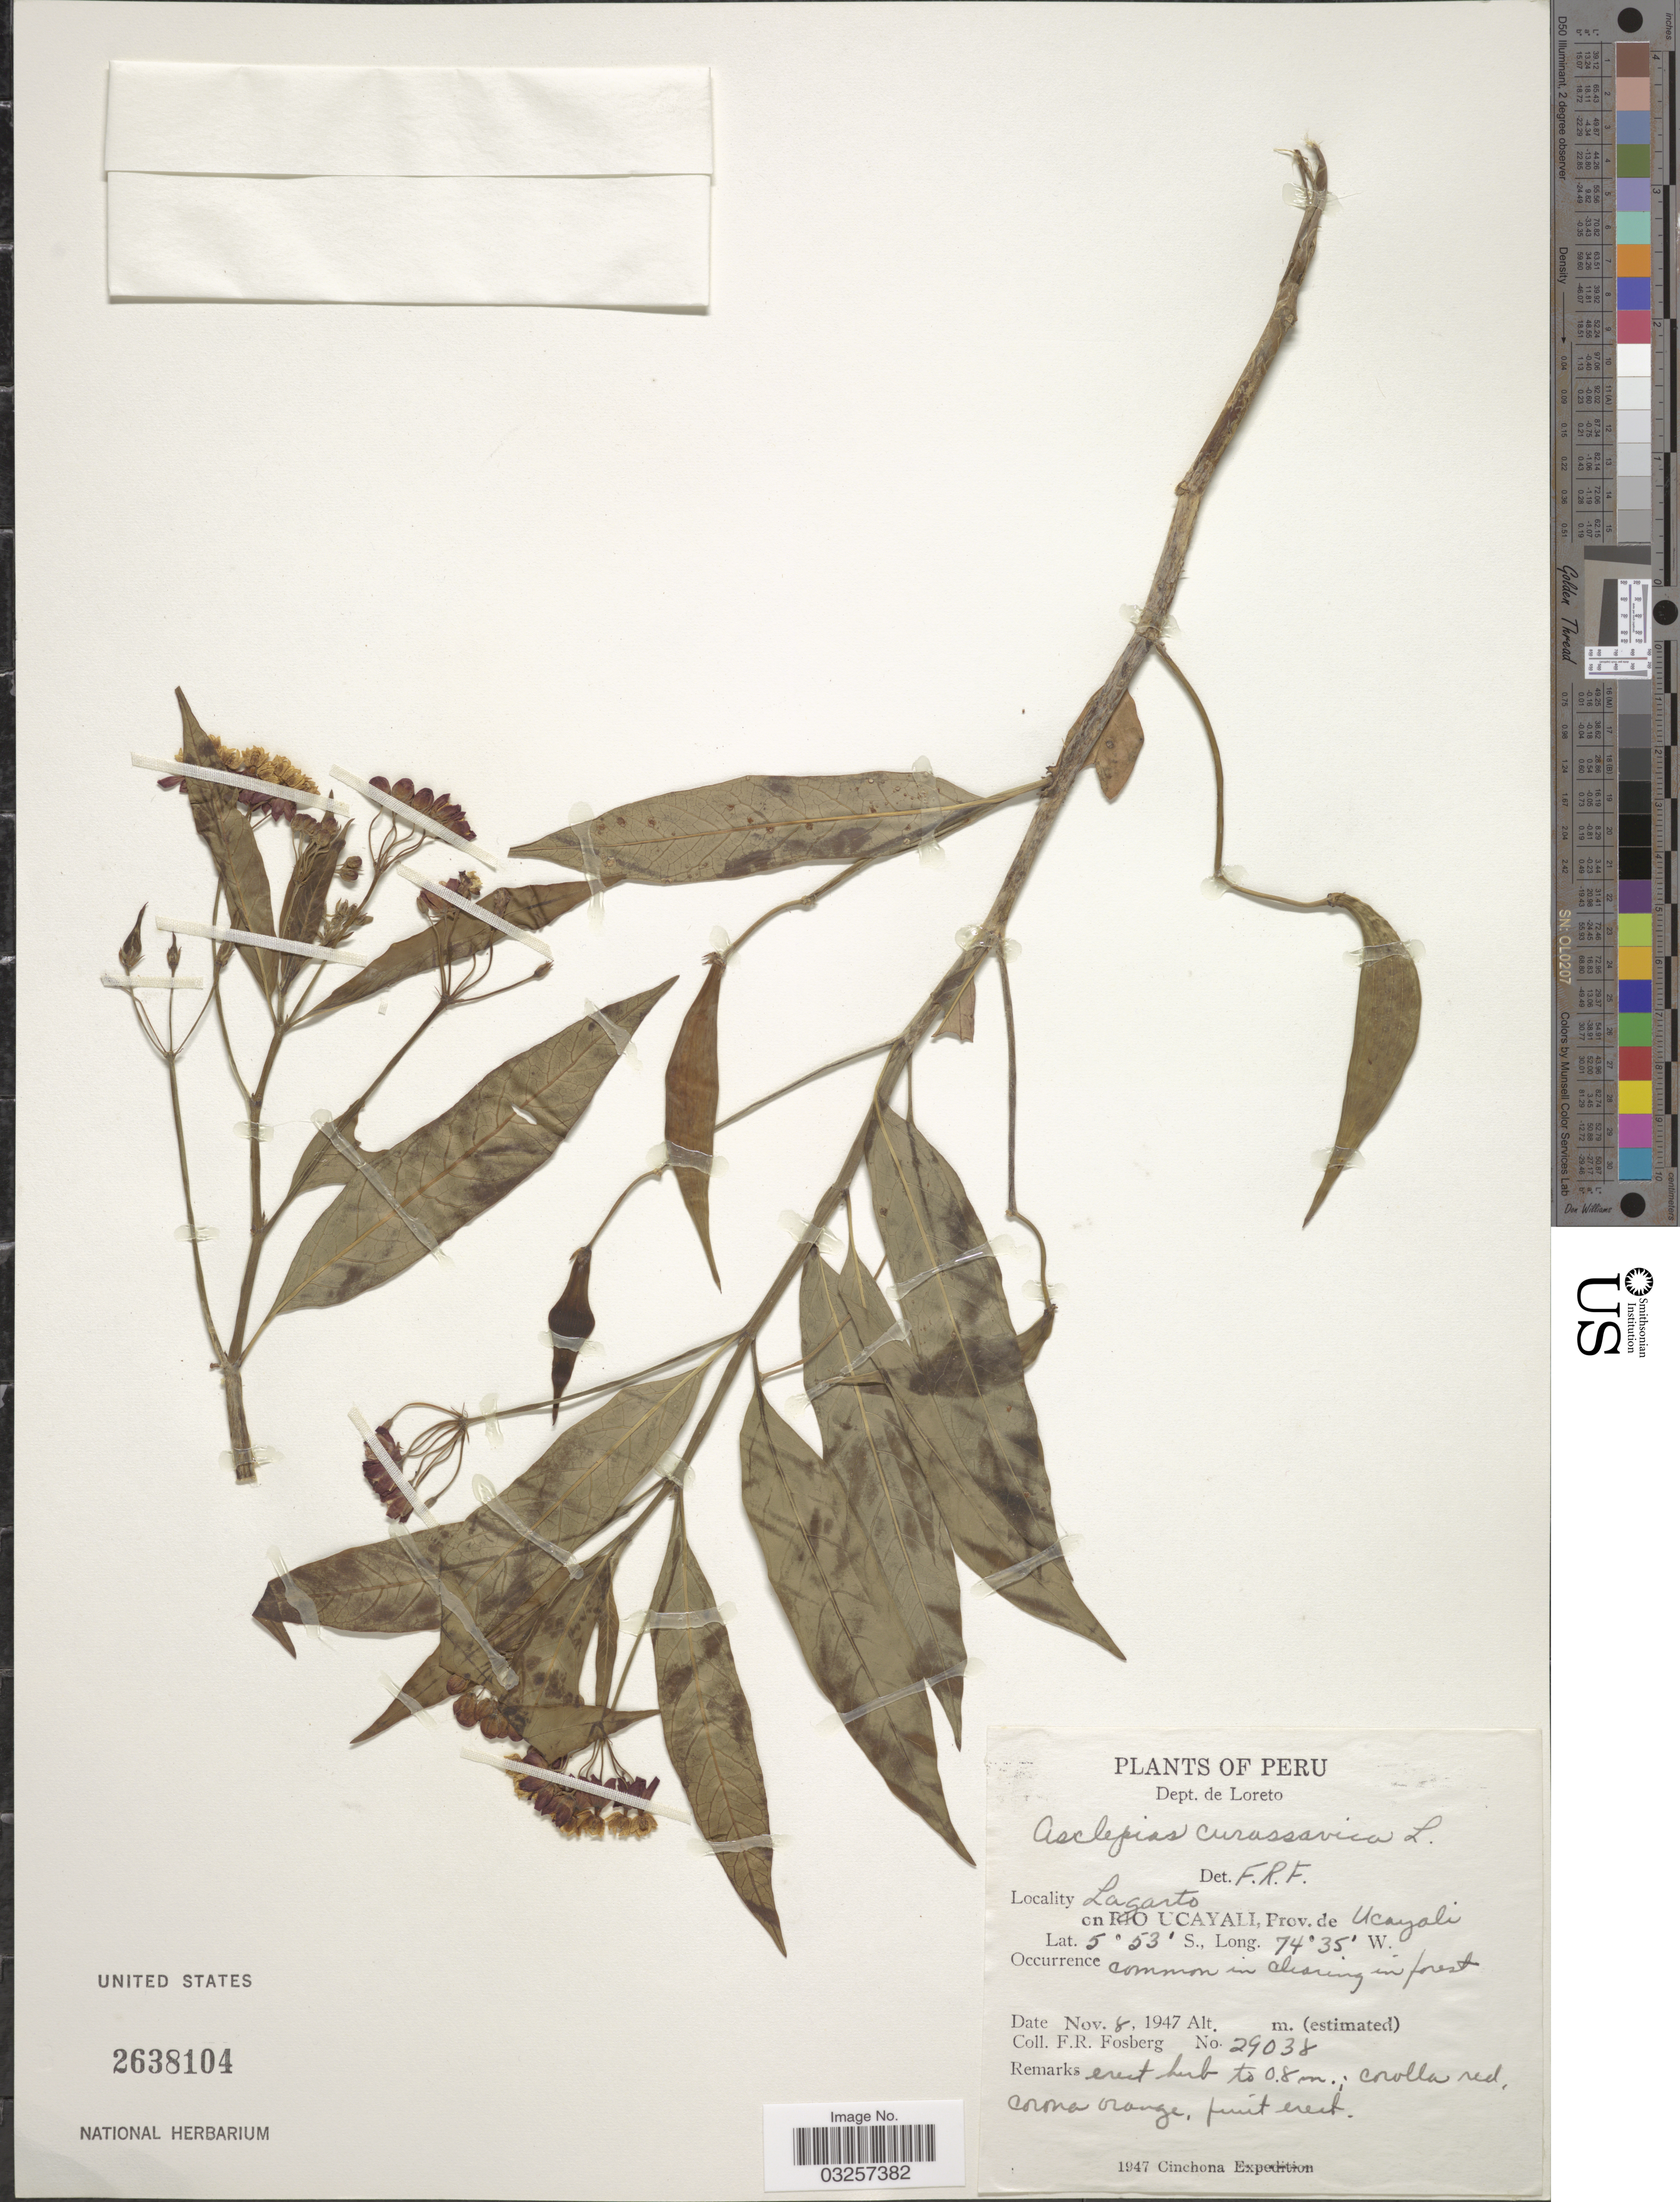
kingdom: Plantae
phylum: Tracheophyta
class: Magnoliopsida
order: Gentianales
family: Apocynaceae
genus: Asclepias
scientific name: Asclepias curassavica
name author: L.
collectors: F. R. Fosberg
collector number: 29038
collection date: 1947-11-08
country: Peru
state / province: Loreto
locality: Dept. de Loreto. Lagarto en Rio Ucayali, Prov. de Ucayali.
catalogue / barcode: US 2638104